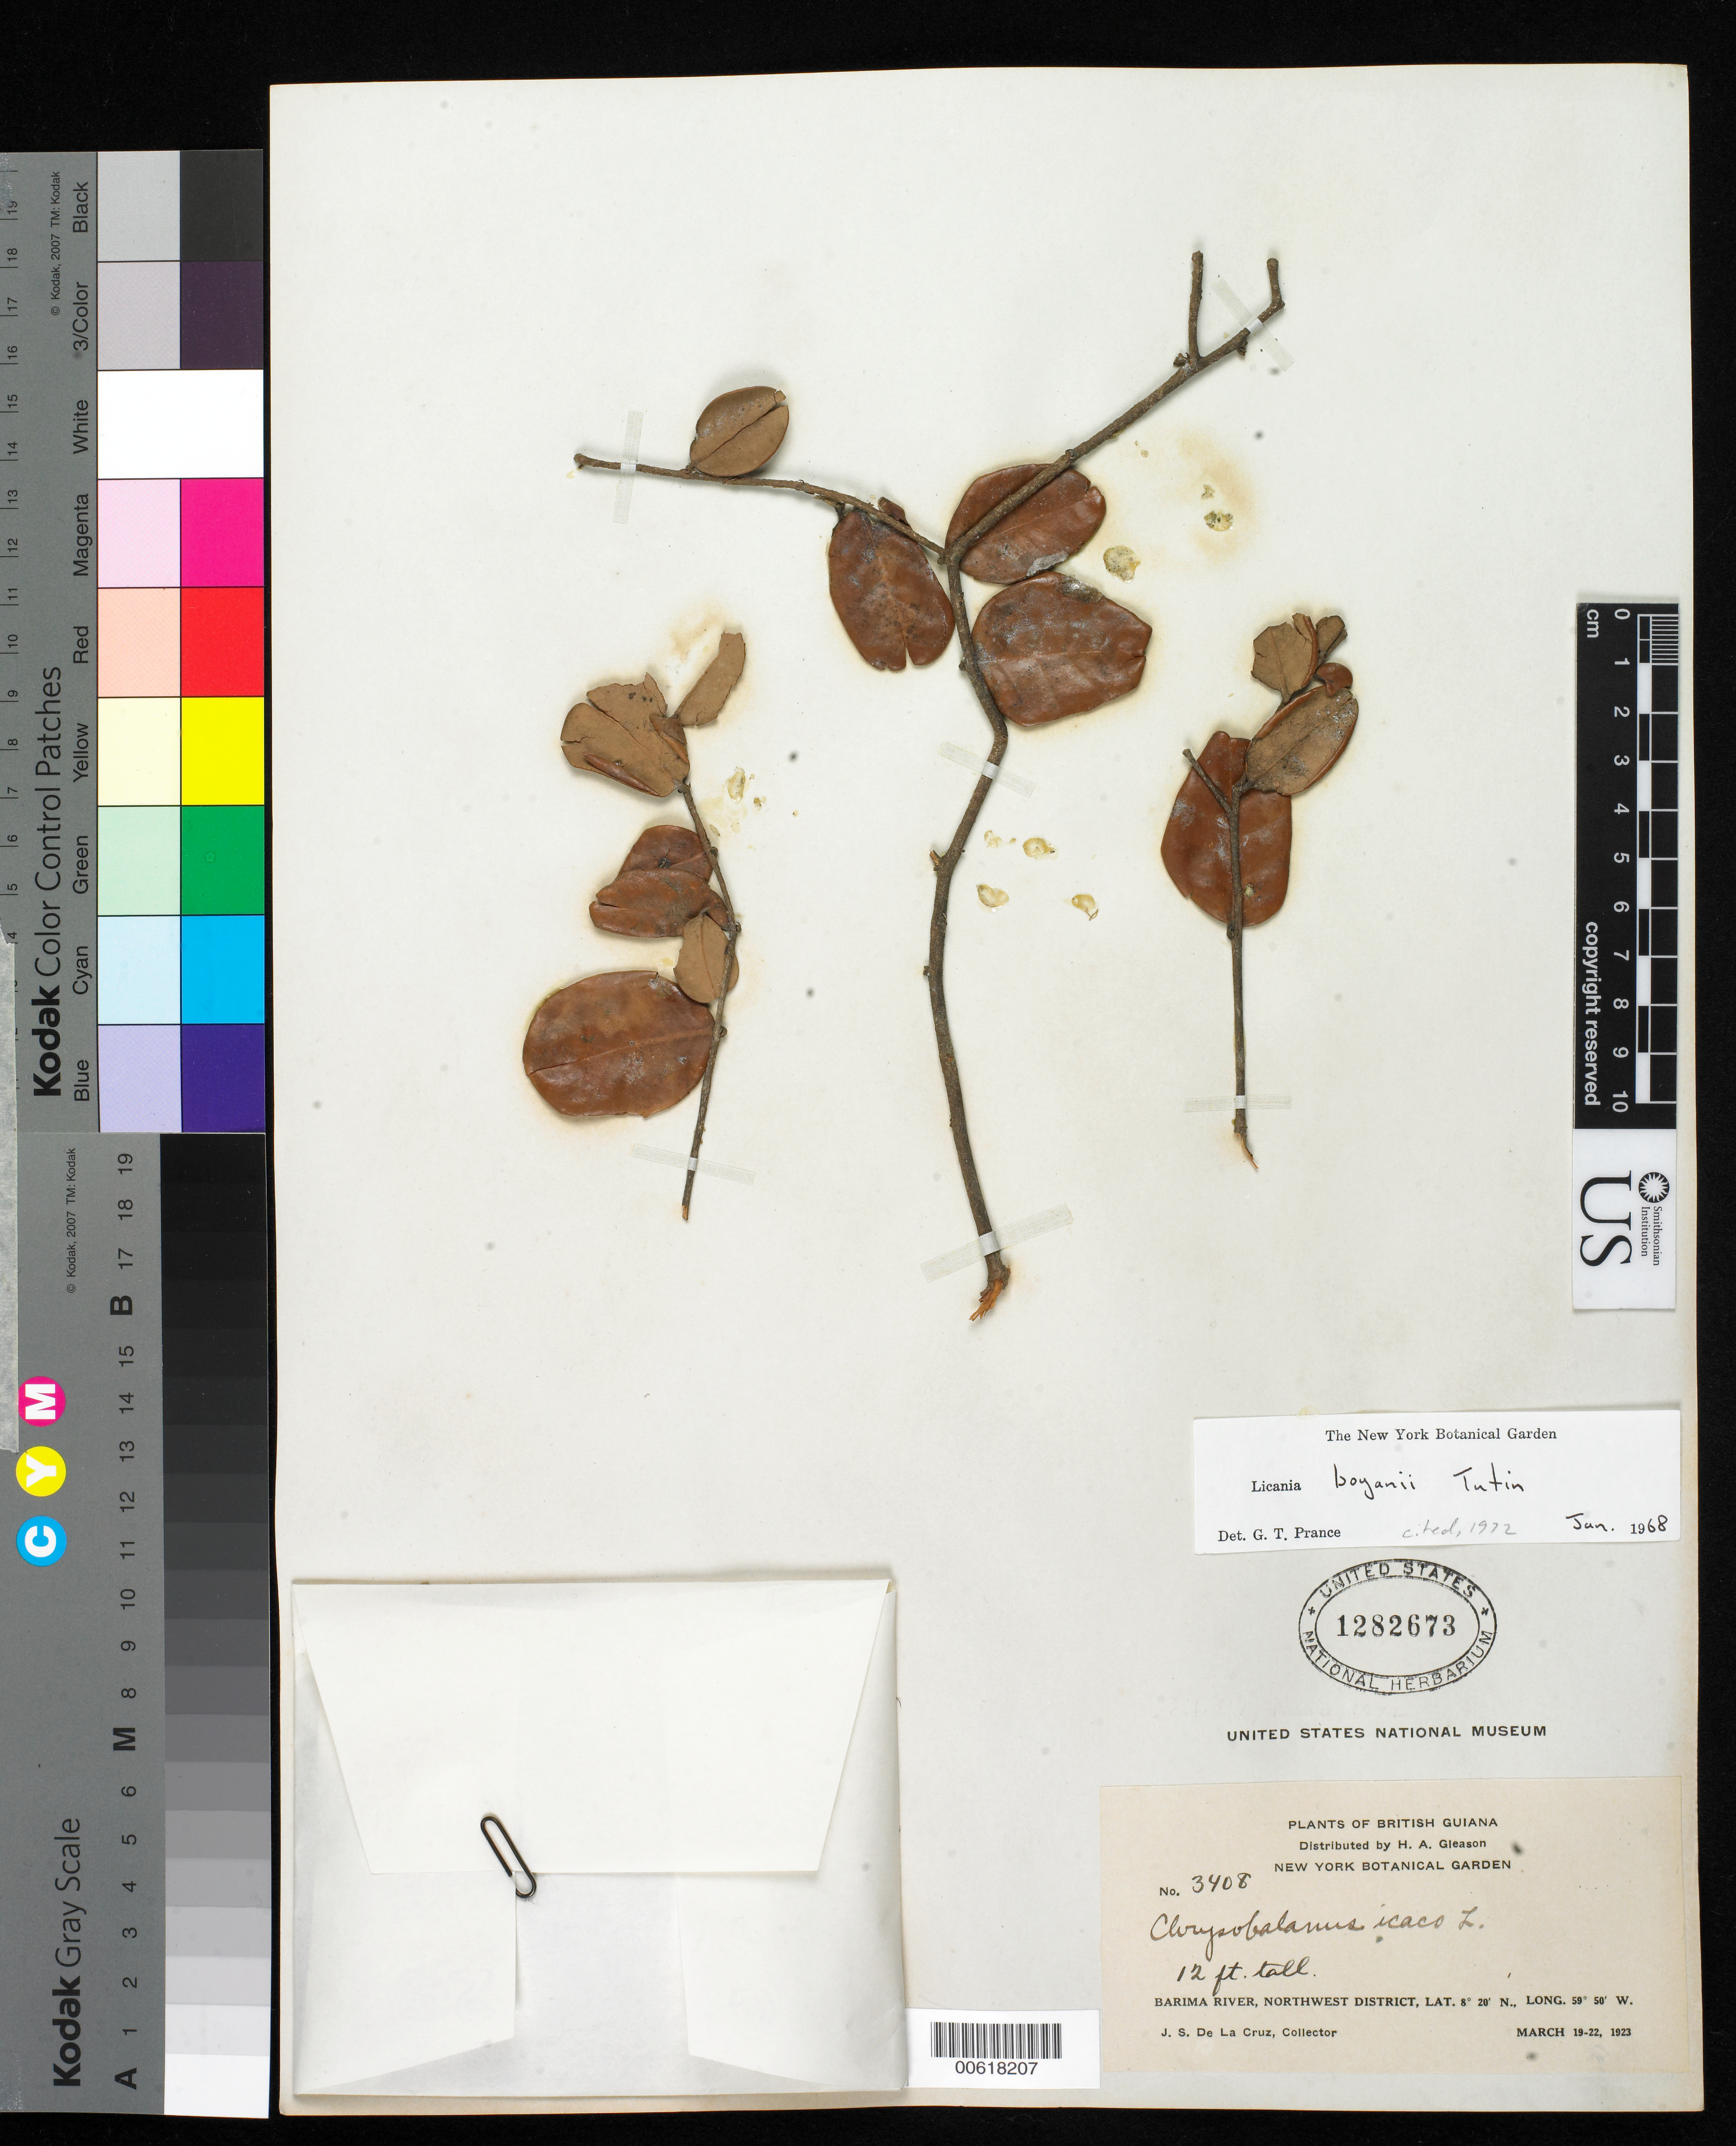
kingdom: Plantae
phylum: Tracheophyta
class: Magnoliopsida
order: Malpighiales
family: Chrysobalanaceae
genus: Licania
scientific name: Licania boyanii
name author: Tutin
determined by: Prance, G. T.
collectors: J. S. de la Cruz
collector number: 3408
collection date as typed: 19-Mar-23 to 22-Mar-23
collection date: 1923-03-19/1923-03-22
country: Guyana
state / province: Barima-Waini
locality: Barima R., NW District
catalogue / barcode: US 1282673